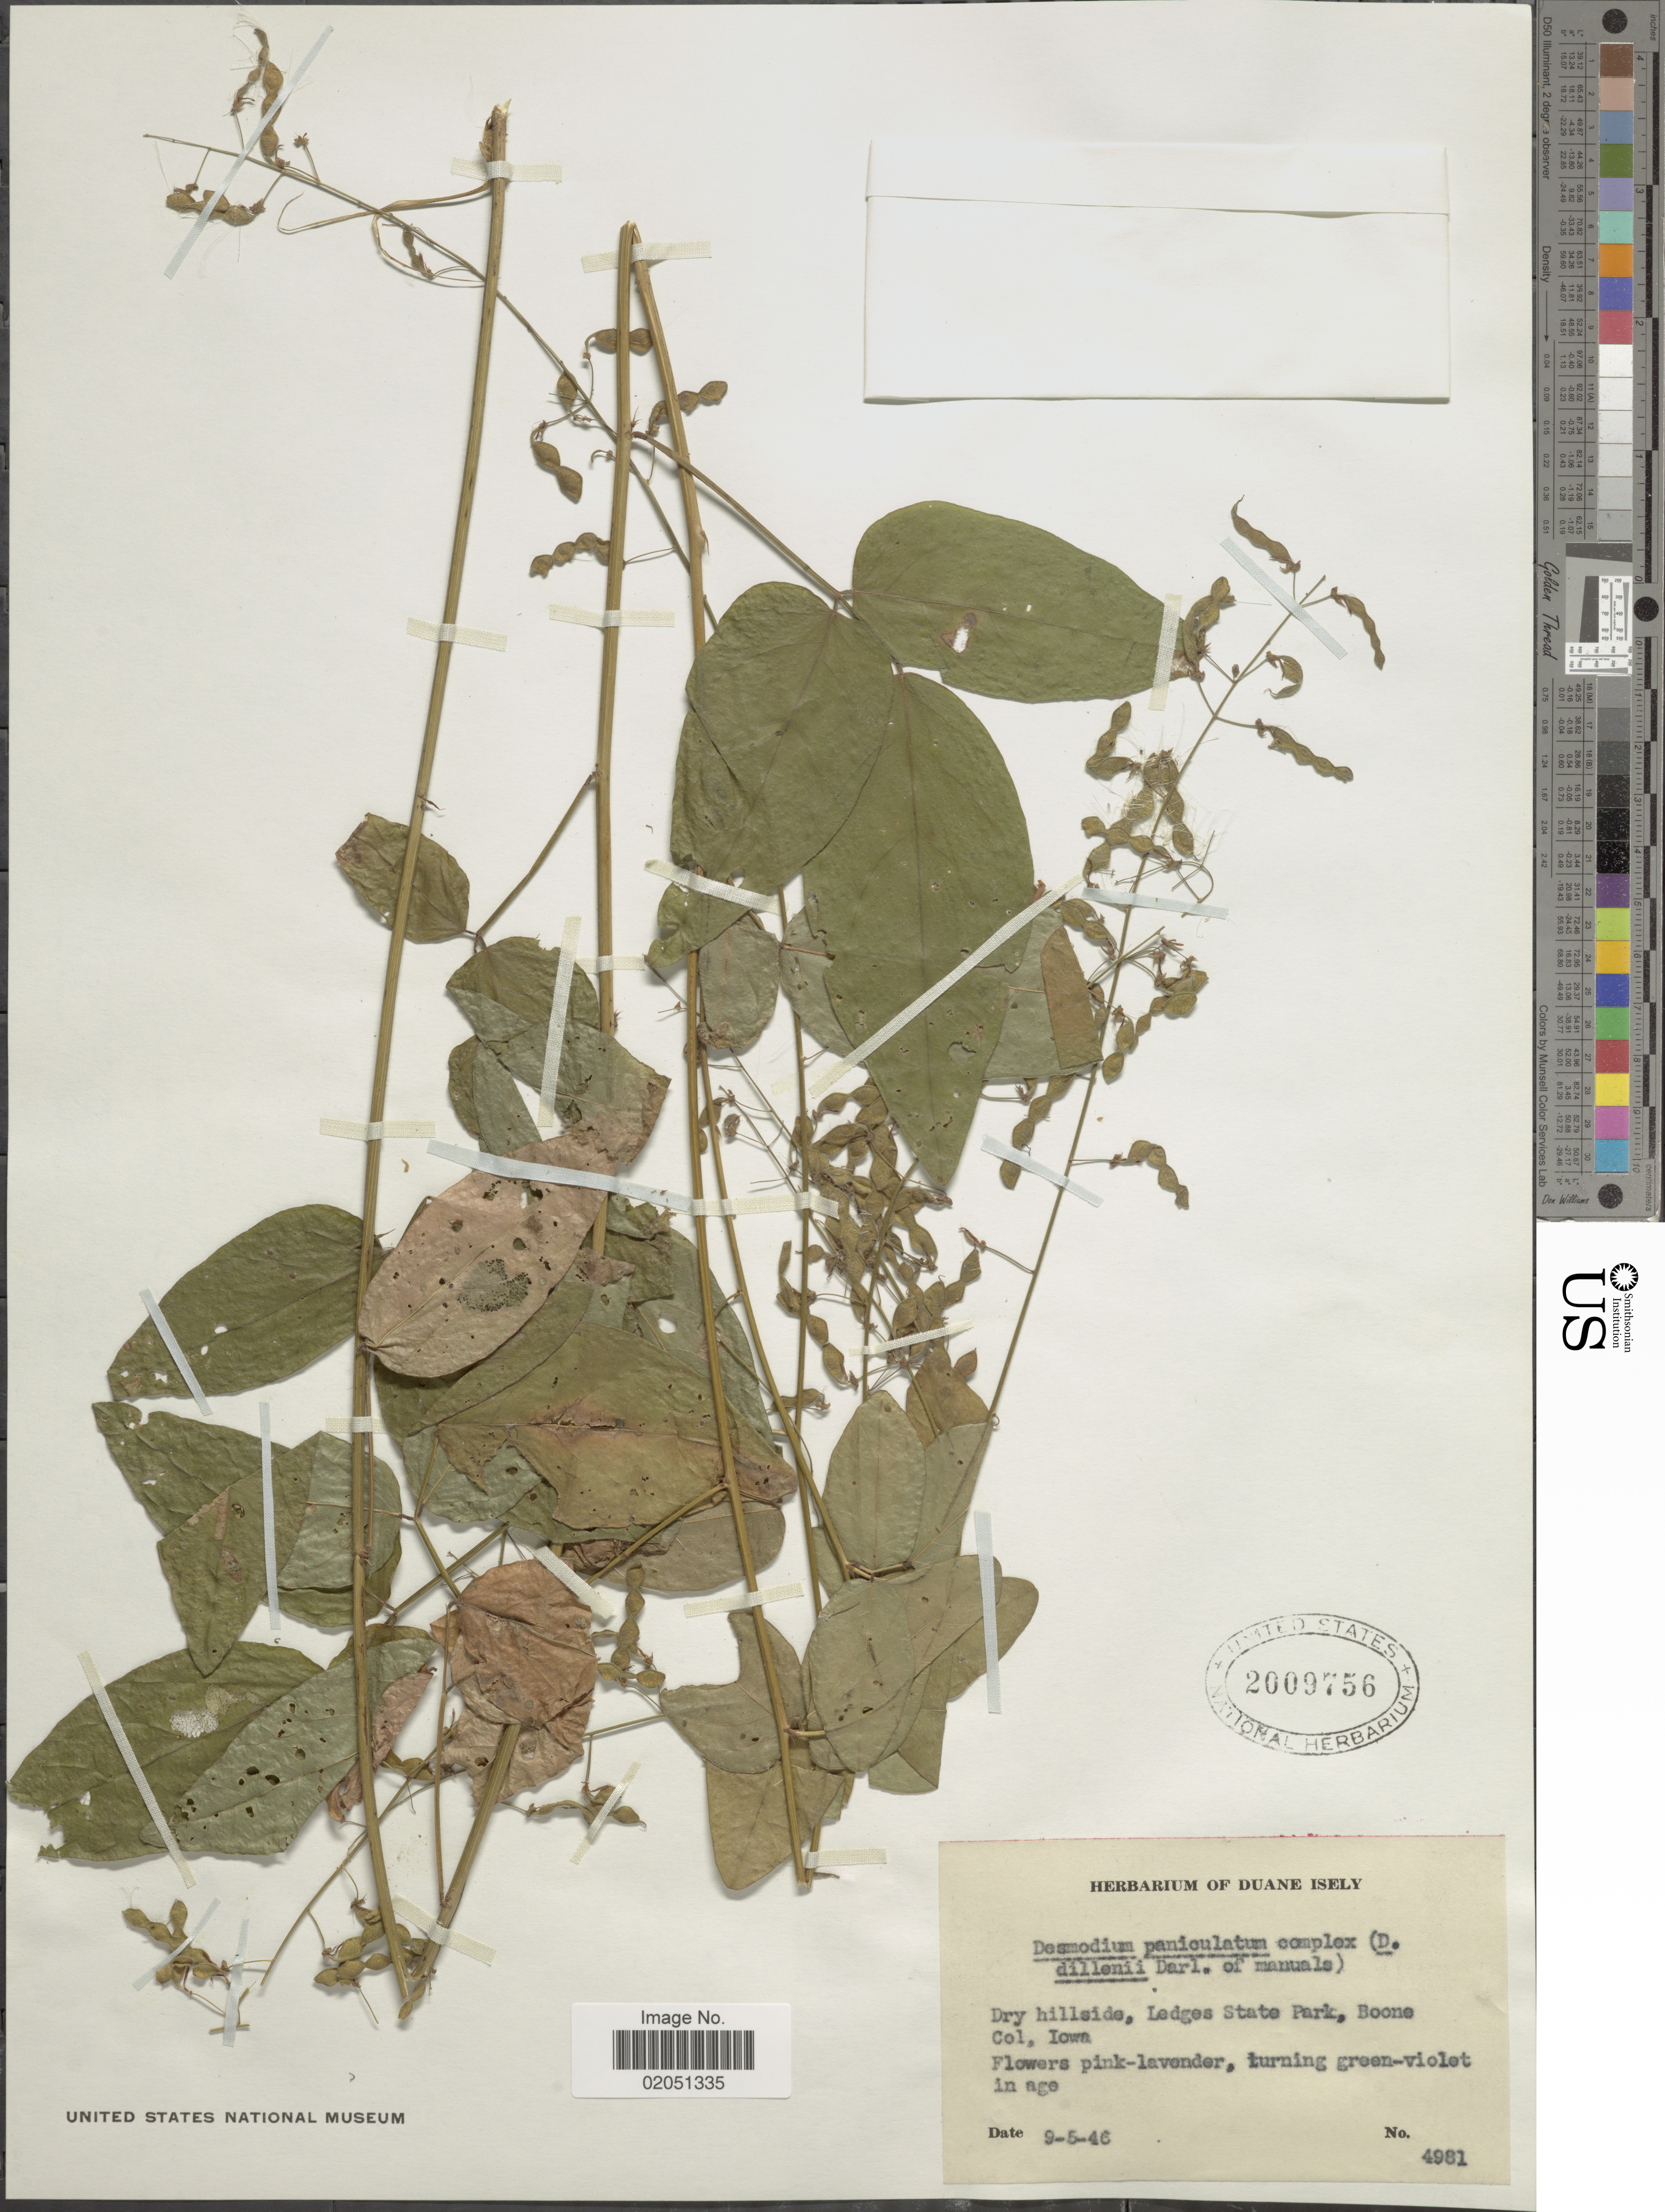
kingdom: Plantae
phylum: Tracheophyta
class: Magnoliopsida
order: Fabales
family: Fabaceae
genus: Desmodium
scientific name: Desmodium paniculatum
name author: (L.) DC.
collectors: ex. herb. Duane Isely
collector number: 49810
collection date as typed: Transcribed d/m/y: 5/9/46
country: United States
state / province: Iowa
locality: Dry hillside, Ledges state Park, Boone Col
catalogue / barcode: US 2009756